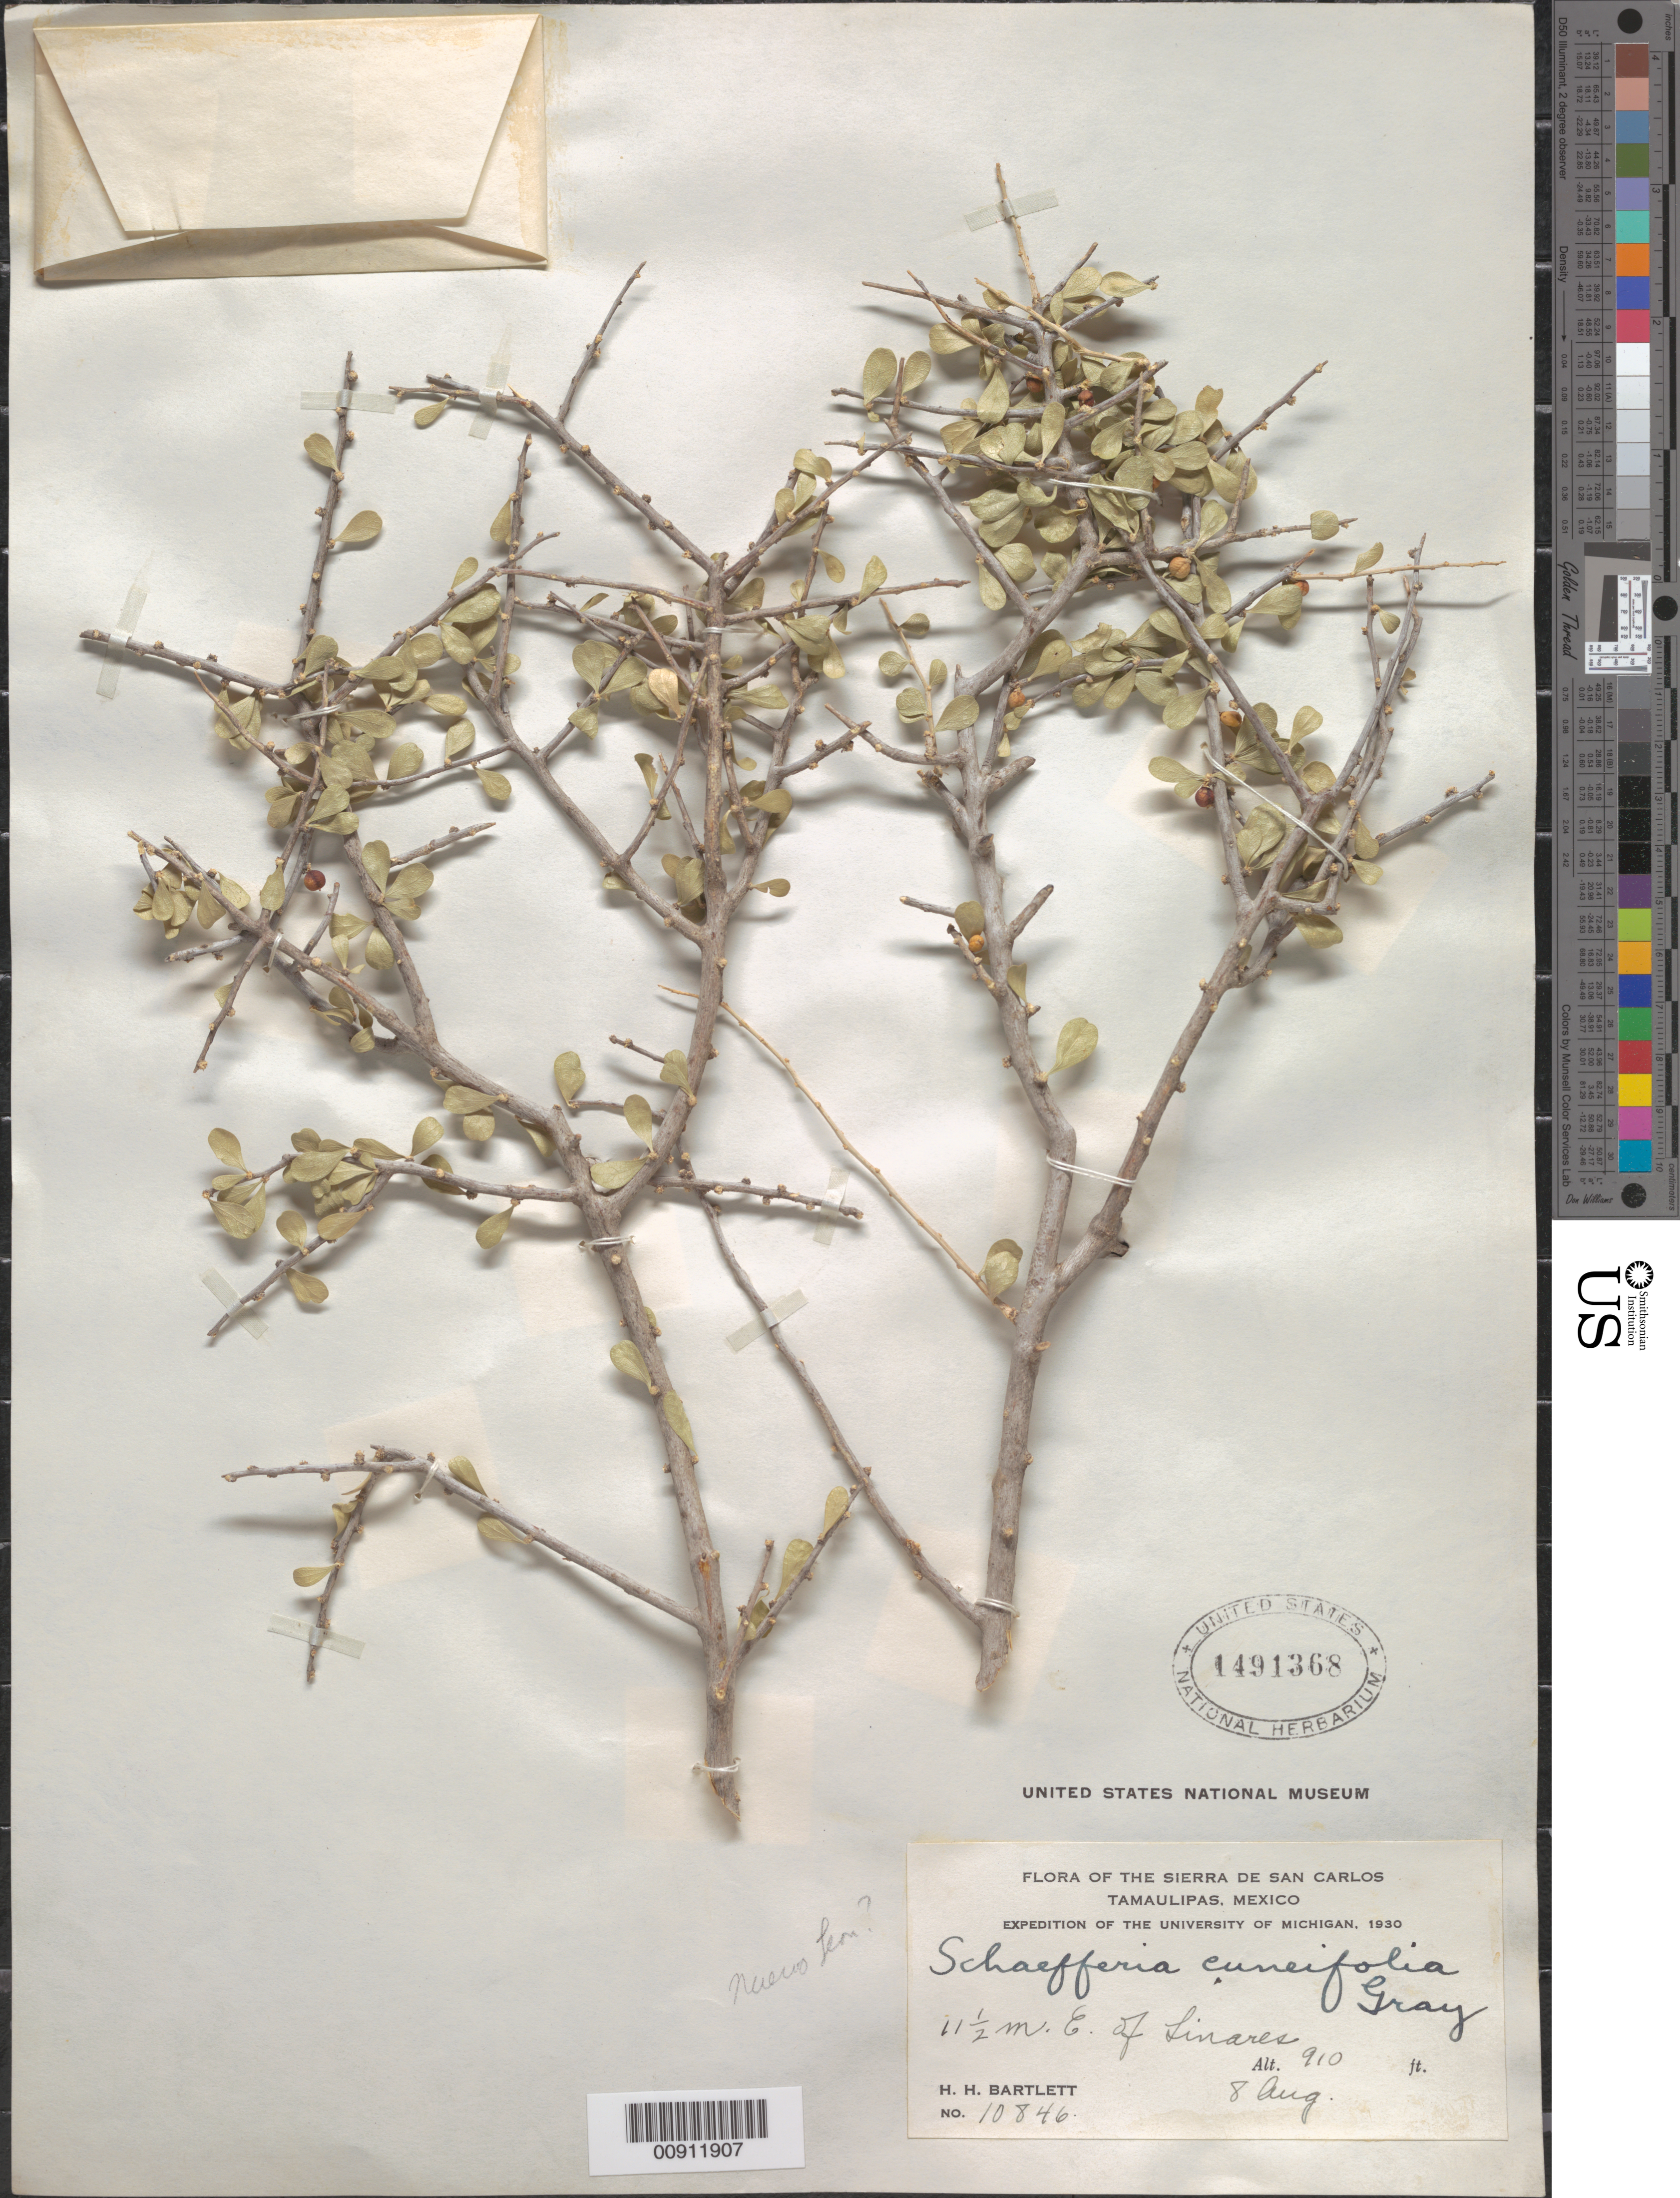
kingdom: Plantae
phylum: Tracheophyta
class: Magnoliopsida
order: Celastrales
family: Celastraceae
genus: Schaefferia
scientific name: Schaefferia cuneifolia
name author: A. Gray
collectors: H. H. Bartlett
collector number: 10846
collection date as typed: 08 Aug 1930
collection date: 1930-08-08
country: Mexico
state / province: Tamaulipas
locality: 11½ m. E of Linares.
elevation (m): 277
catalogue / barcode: US 1491368